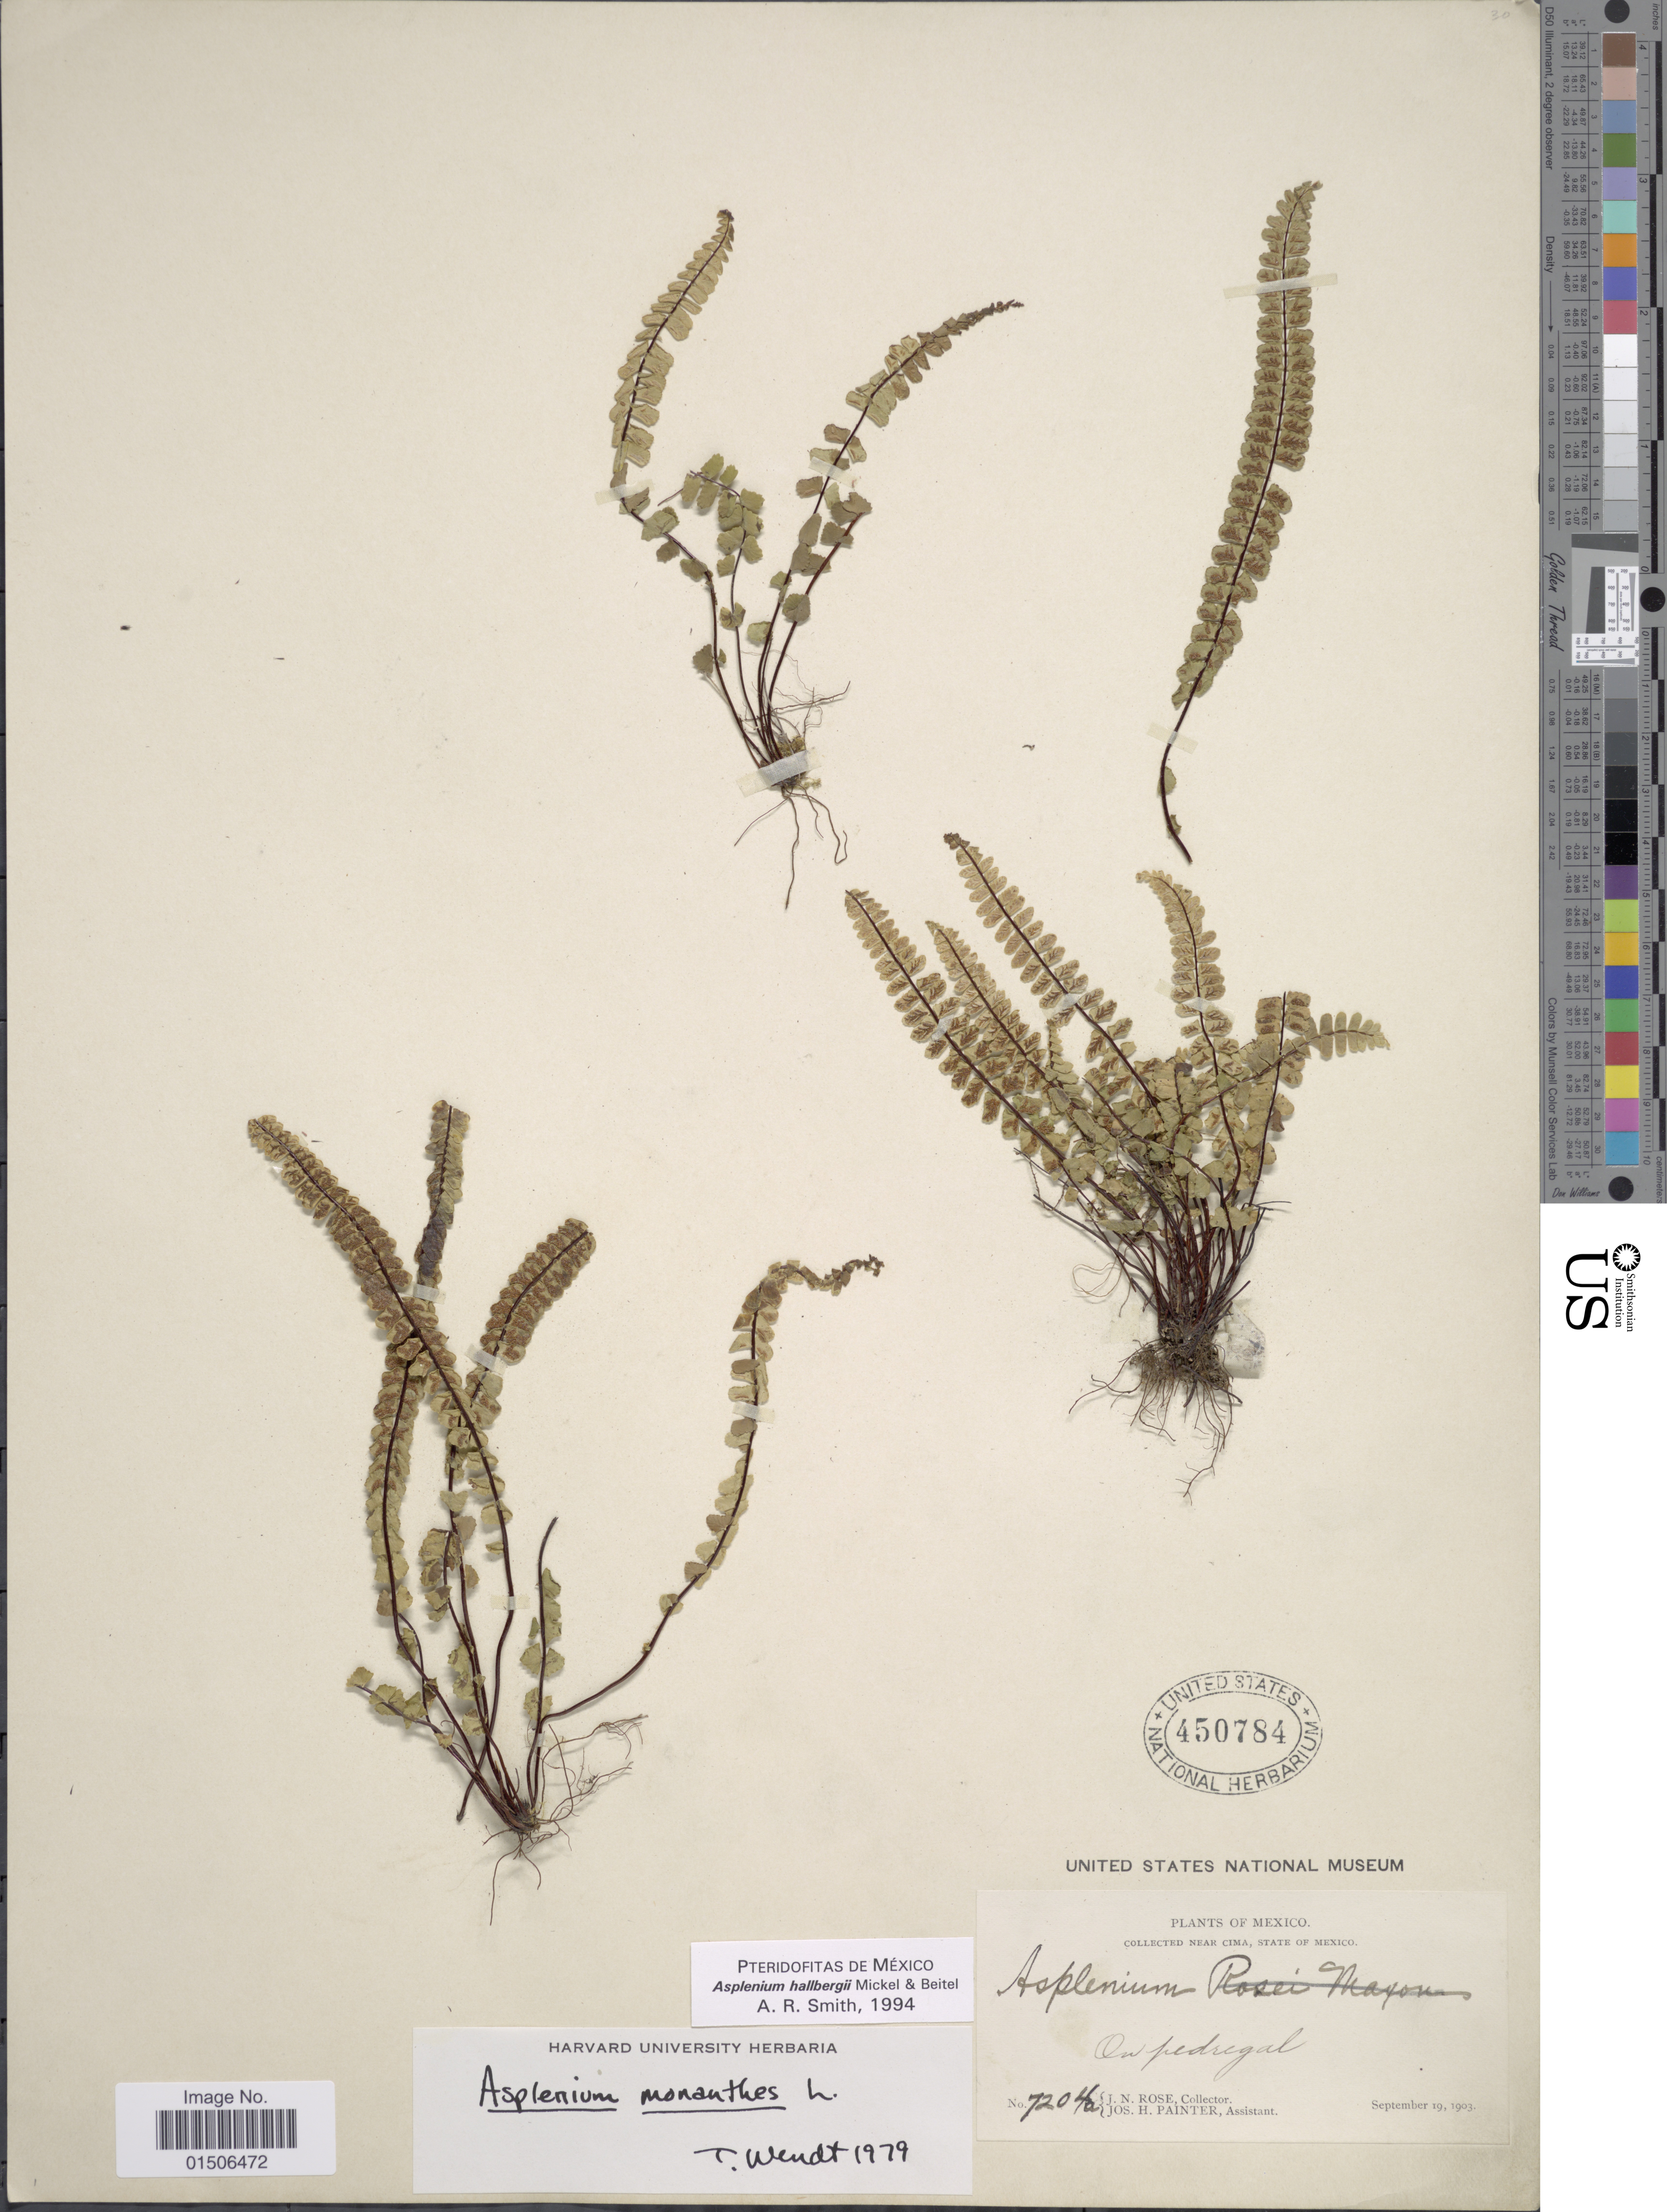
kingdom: Plantae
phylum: Tracheophyta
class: Polypodiopsida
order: Polypodiales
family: Aspleniaceae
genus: Asplenium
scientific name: Asplenium hallbergii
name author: Mickel & Beitel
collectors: J. N. Rose & J. H. Painter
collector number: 7204a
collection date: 1903-09-19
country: Mexico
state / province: México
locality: Near Cima, On pedragal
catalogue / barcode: US 450784